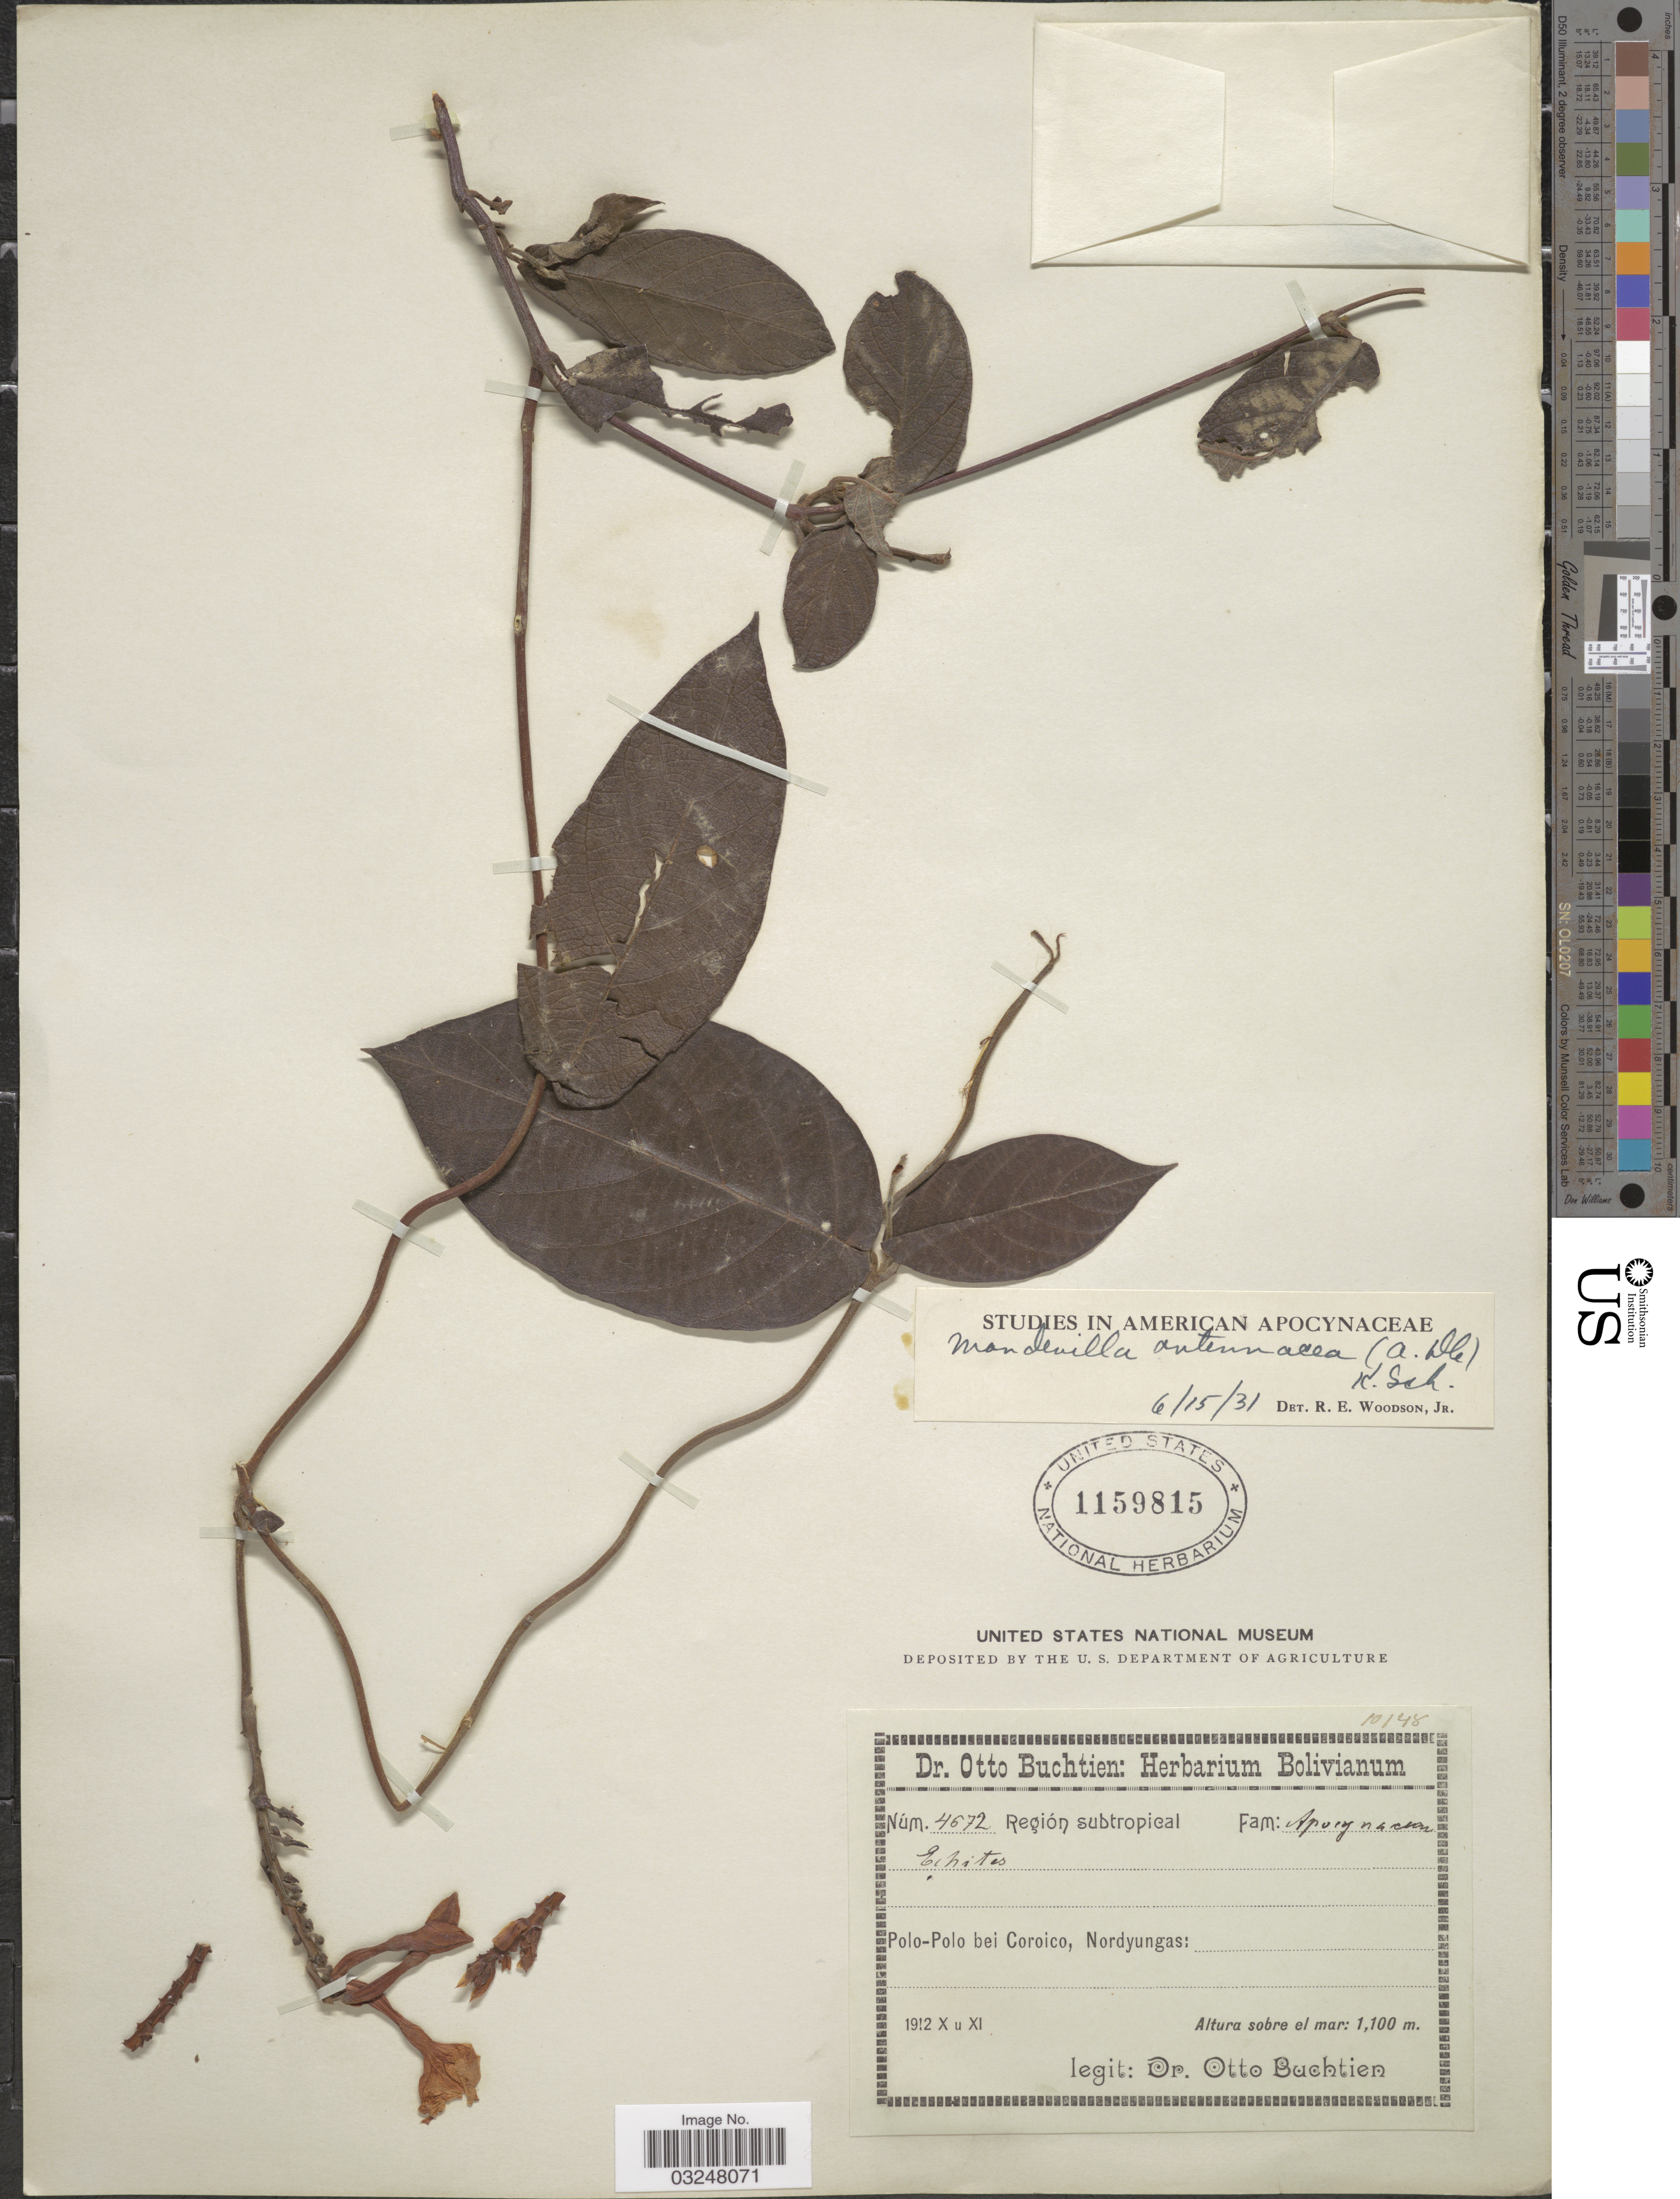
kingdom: Plantae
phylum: Tracheophyta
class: Magnoliopsida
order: Gentianales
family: Apocynaceae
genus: Mandevilla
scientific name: Mandevilla rugellosa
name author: (Rich.) L. Allorge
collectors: O. Buchtien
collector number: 4672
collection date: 1912-10/1912-11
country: Bolivia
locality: Polo-Polo bei Coroico, Nordyungas.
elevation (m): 1100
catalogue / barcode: US 1159815